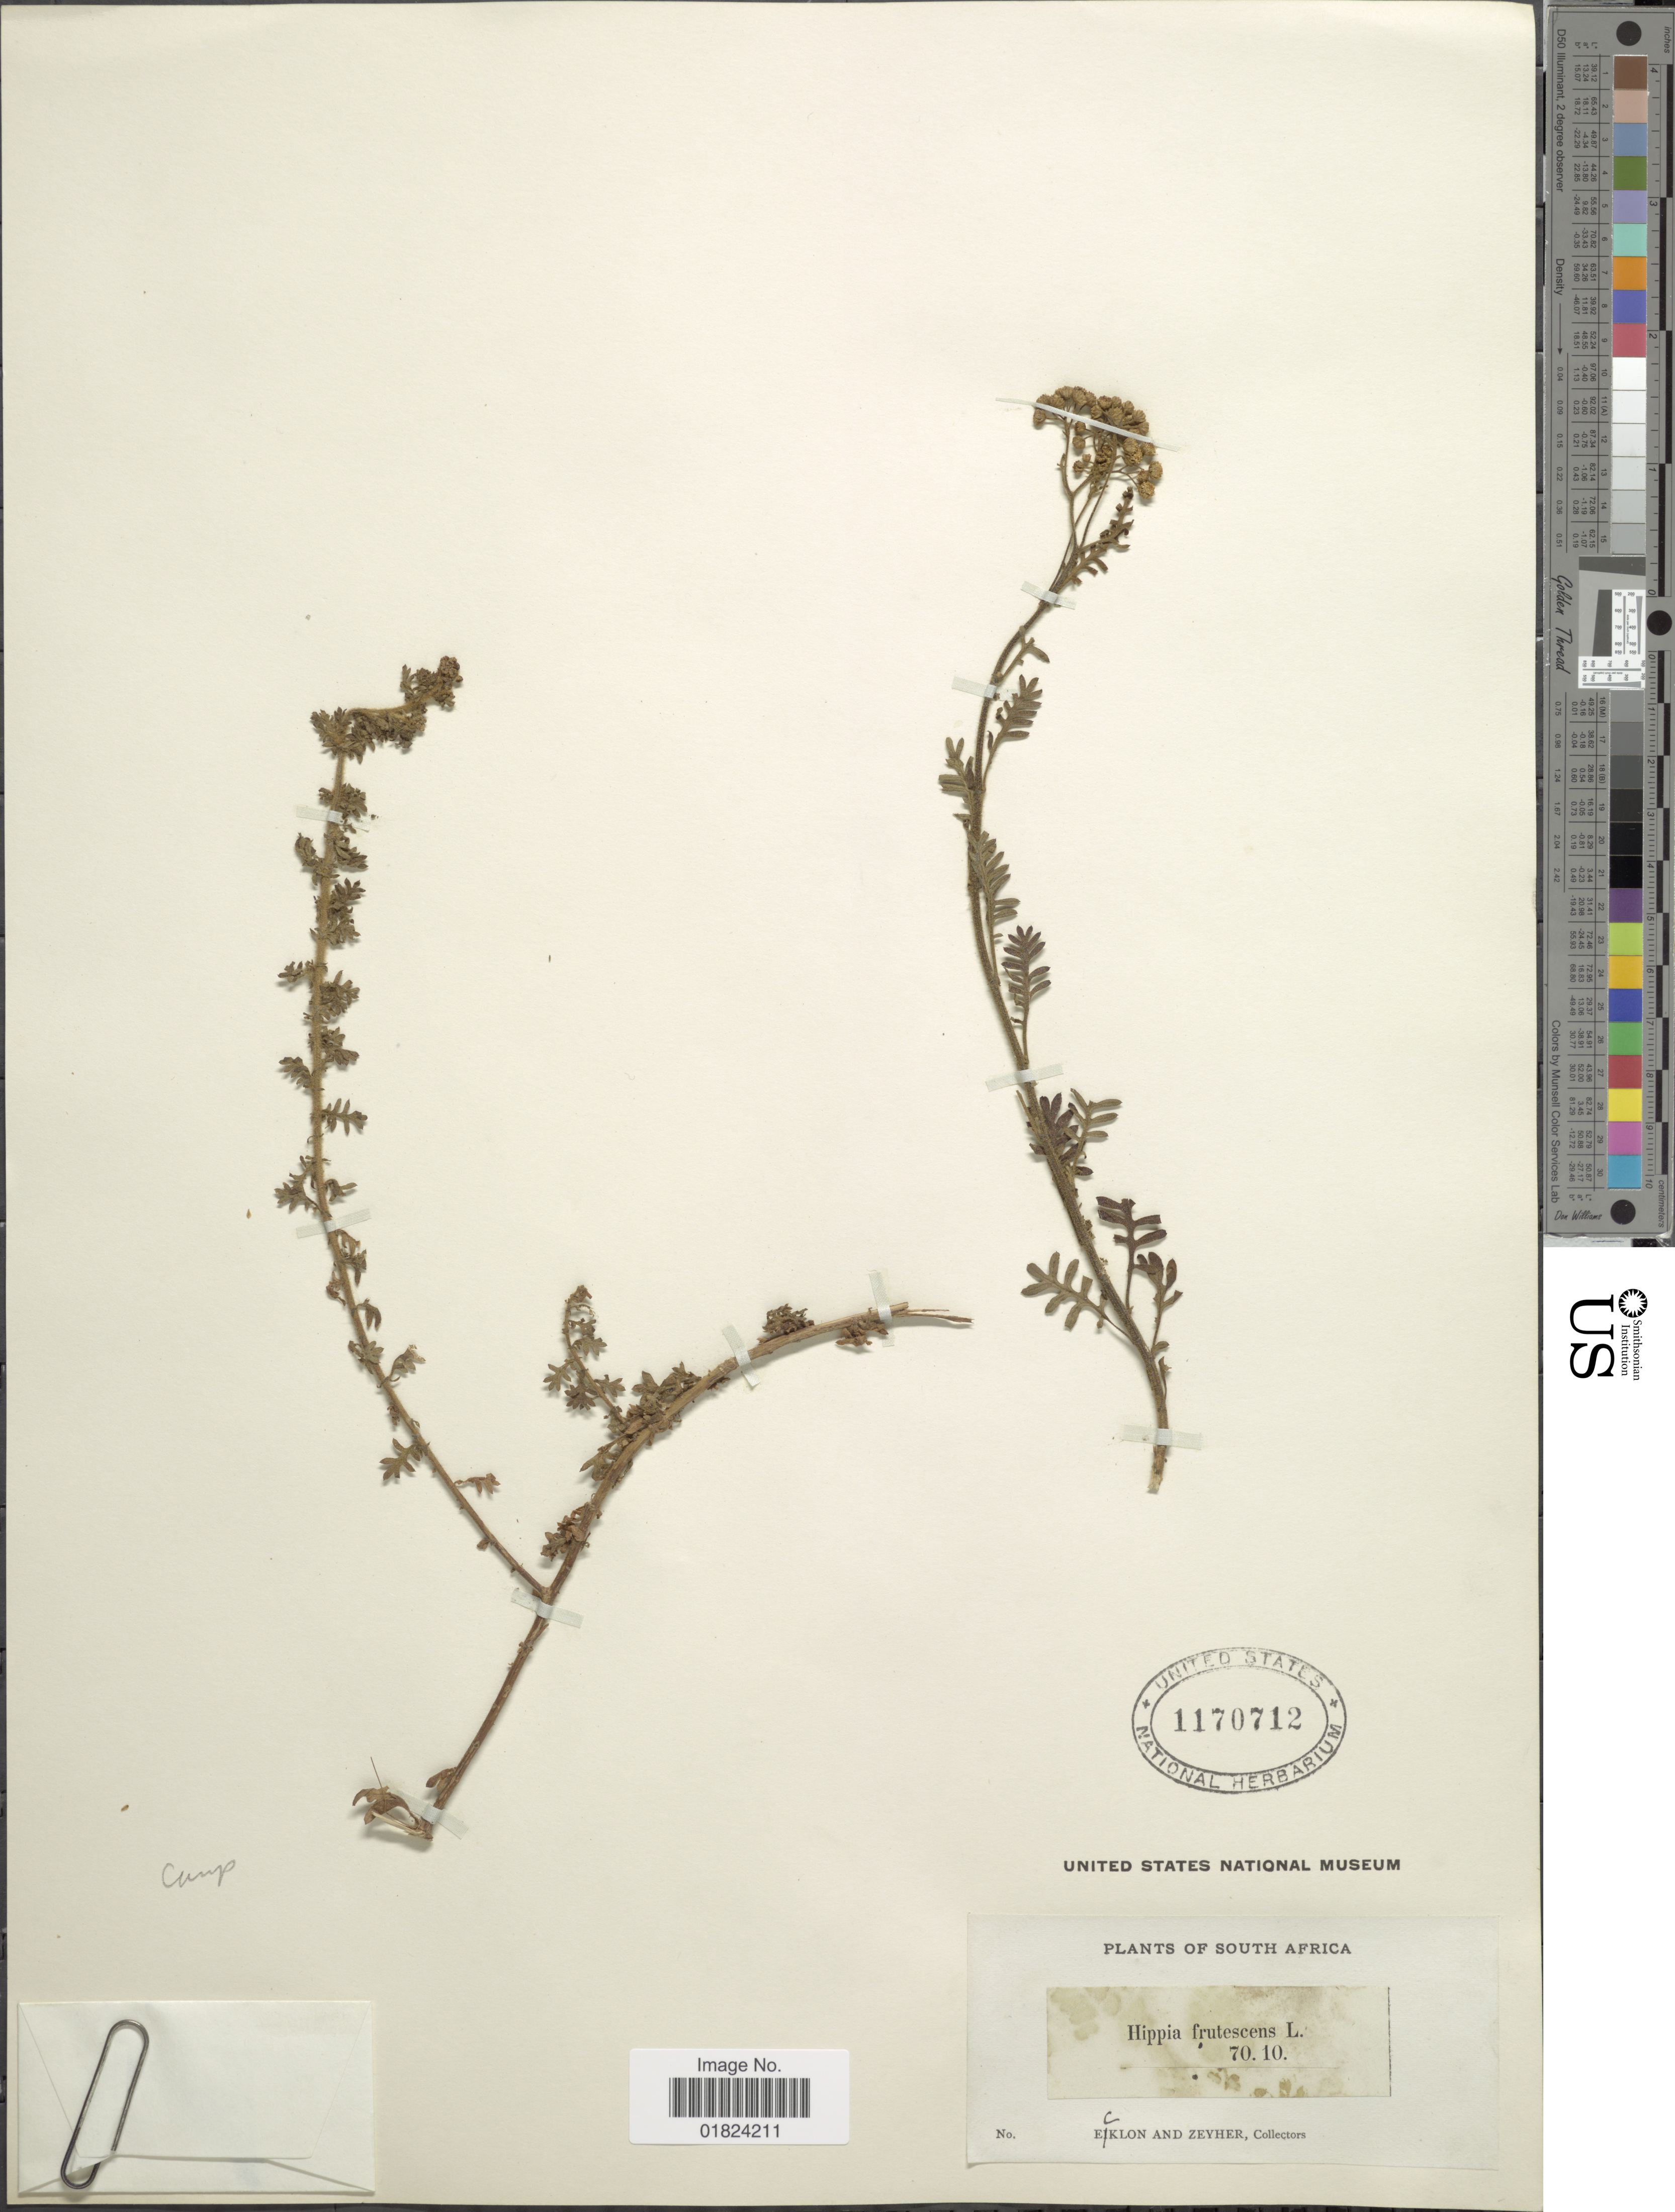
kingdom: Plantae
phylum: Tracheophyta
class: Magnoliopsida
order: Asterales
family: Asteraceae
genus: Hippia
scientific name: Hippia frutescens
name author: L.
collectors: -. Ecklon & -. Zeyher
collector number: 70.10?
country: South Africa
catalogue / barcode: US 1170712